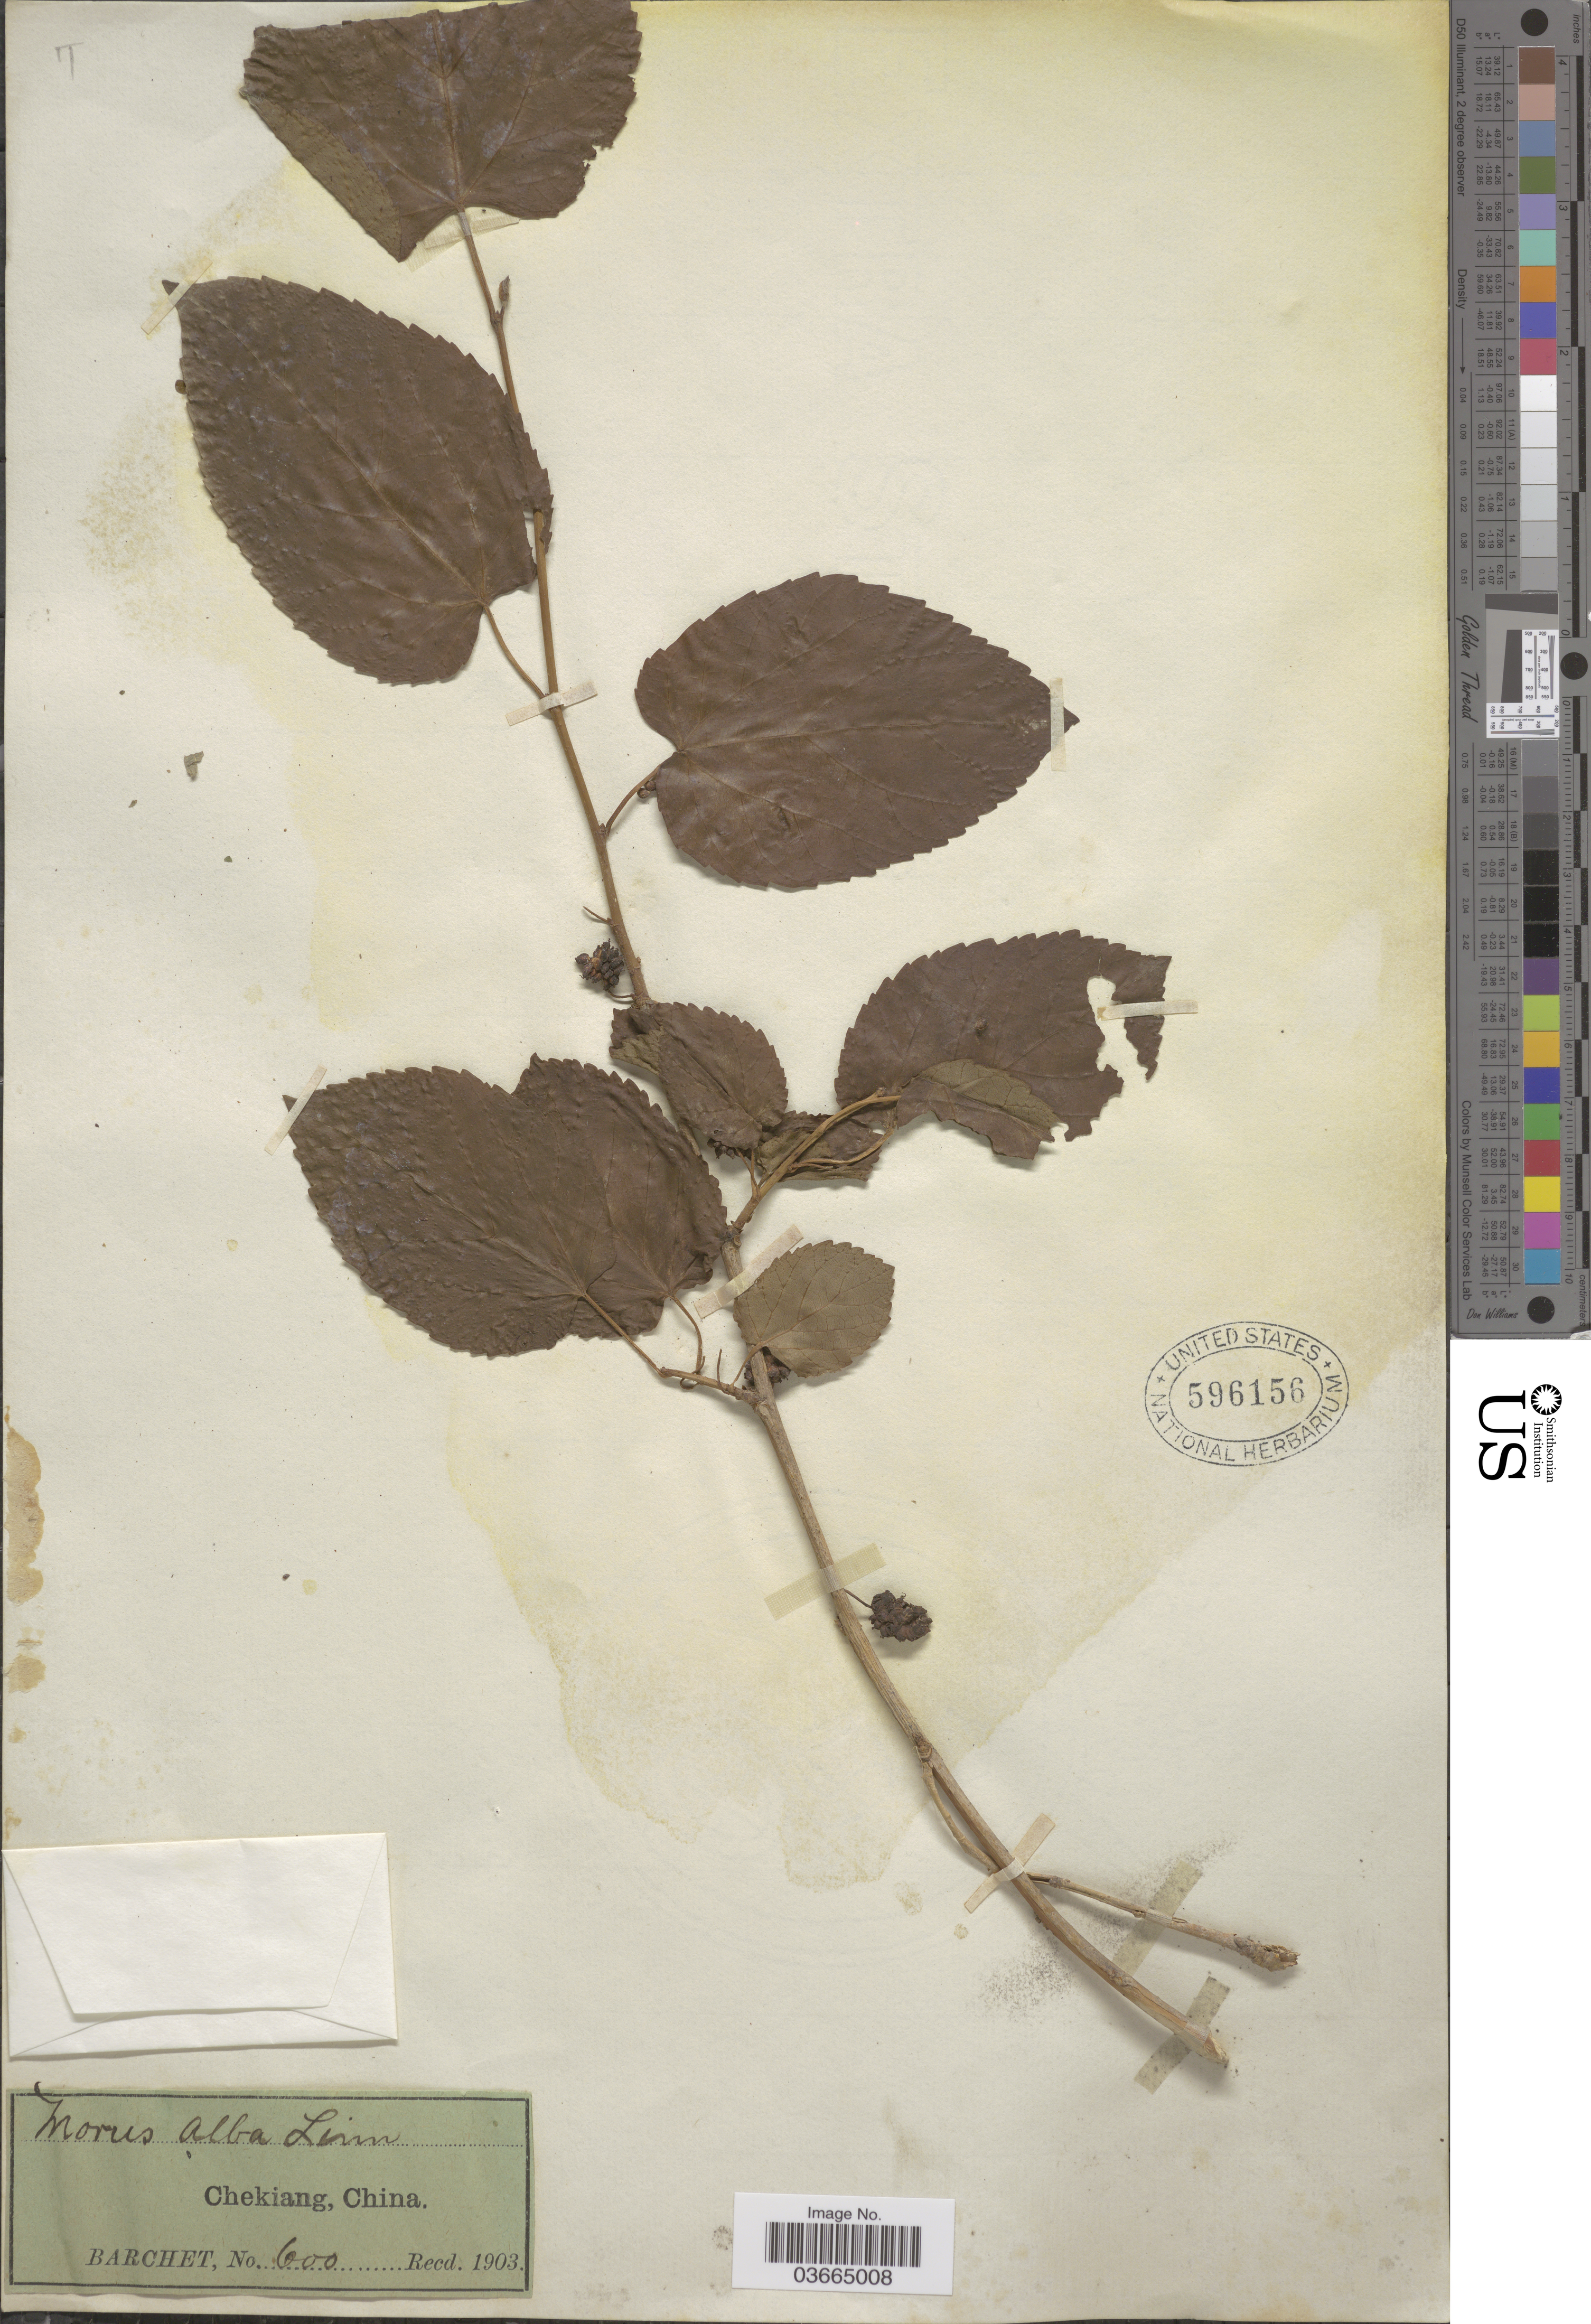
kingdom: Plantae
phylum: Tracheophyta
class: Magnoliopsida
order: Rosales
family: Moraceae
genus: Morus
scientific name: Morus alba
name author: L.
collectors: Barchet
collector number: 600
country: China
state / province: Zhejiang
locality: Chekiang.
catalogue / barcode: US 596156